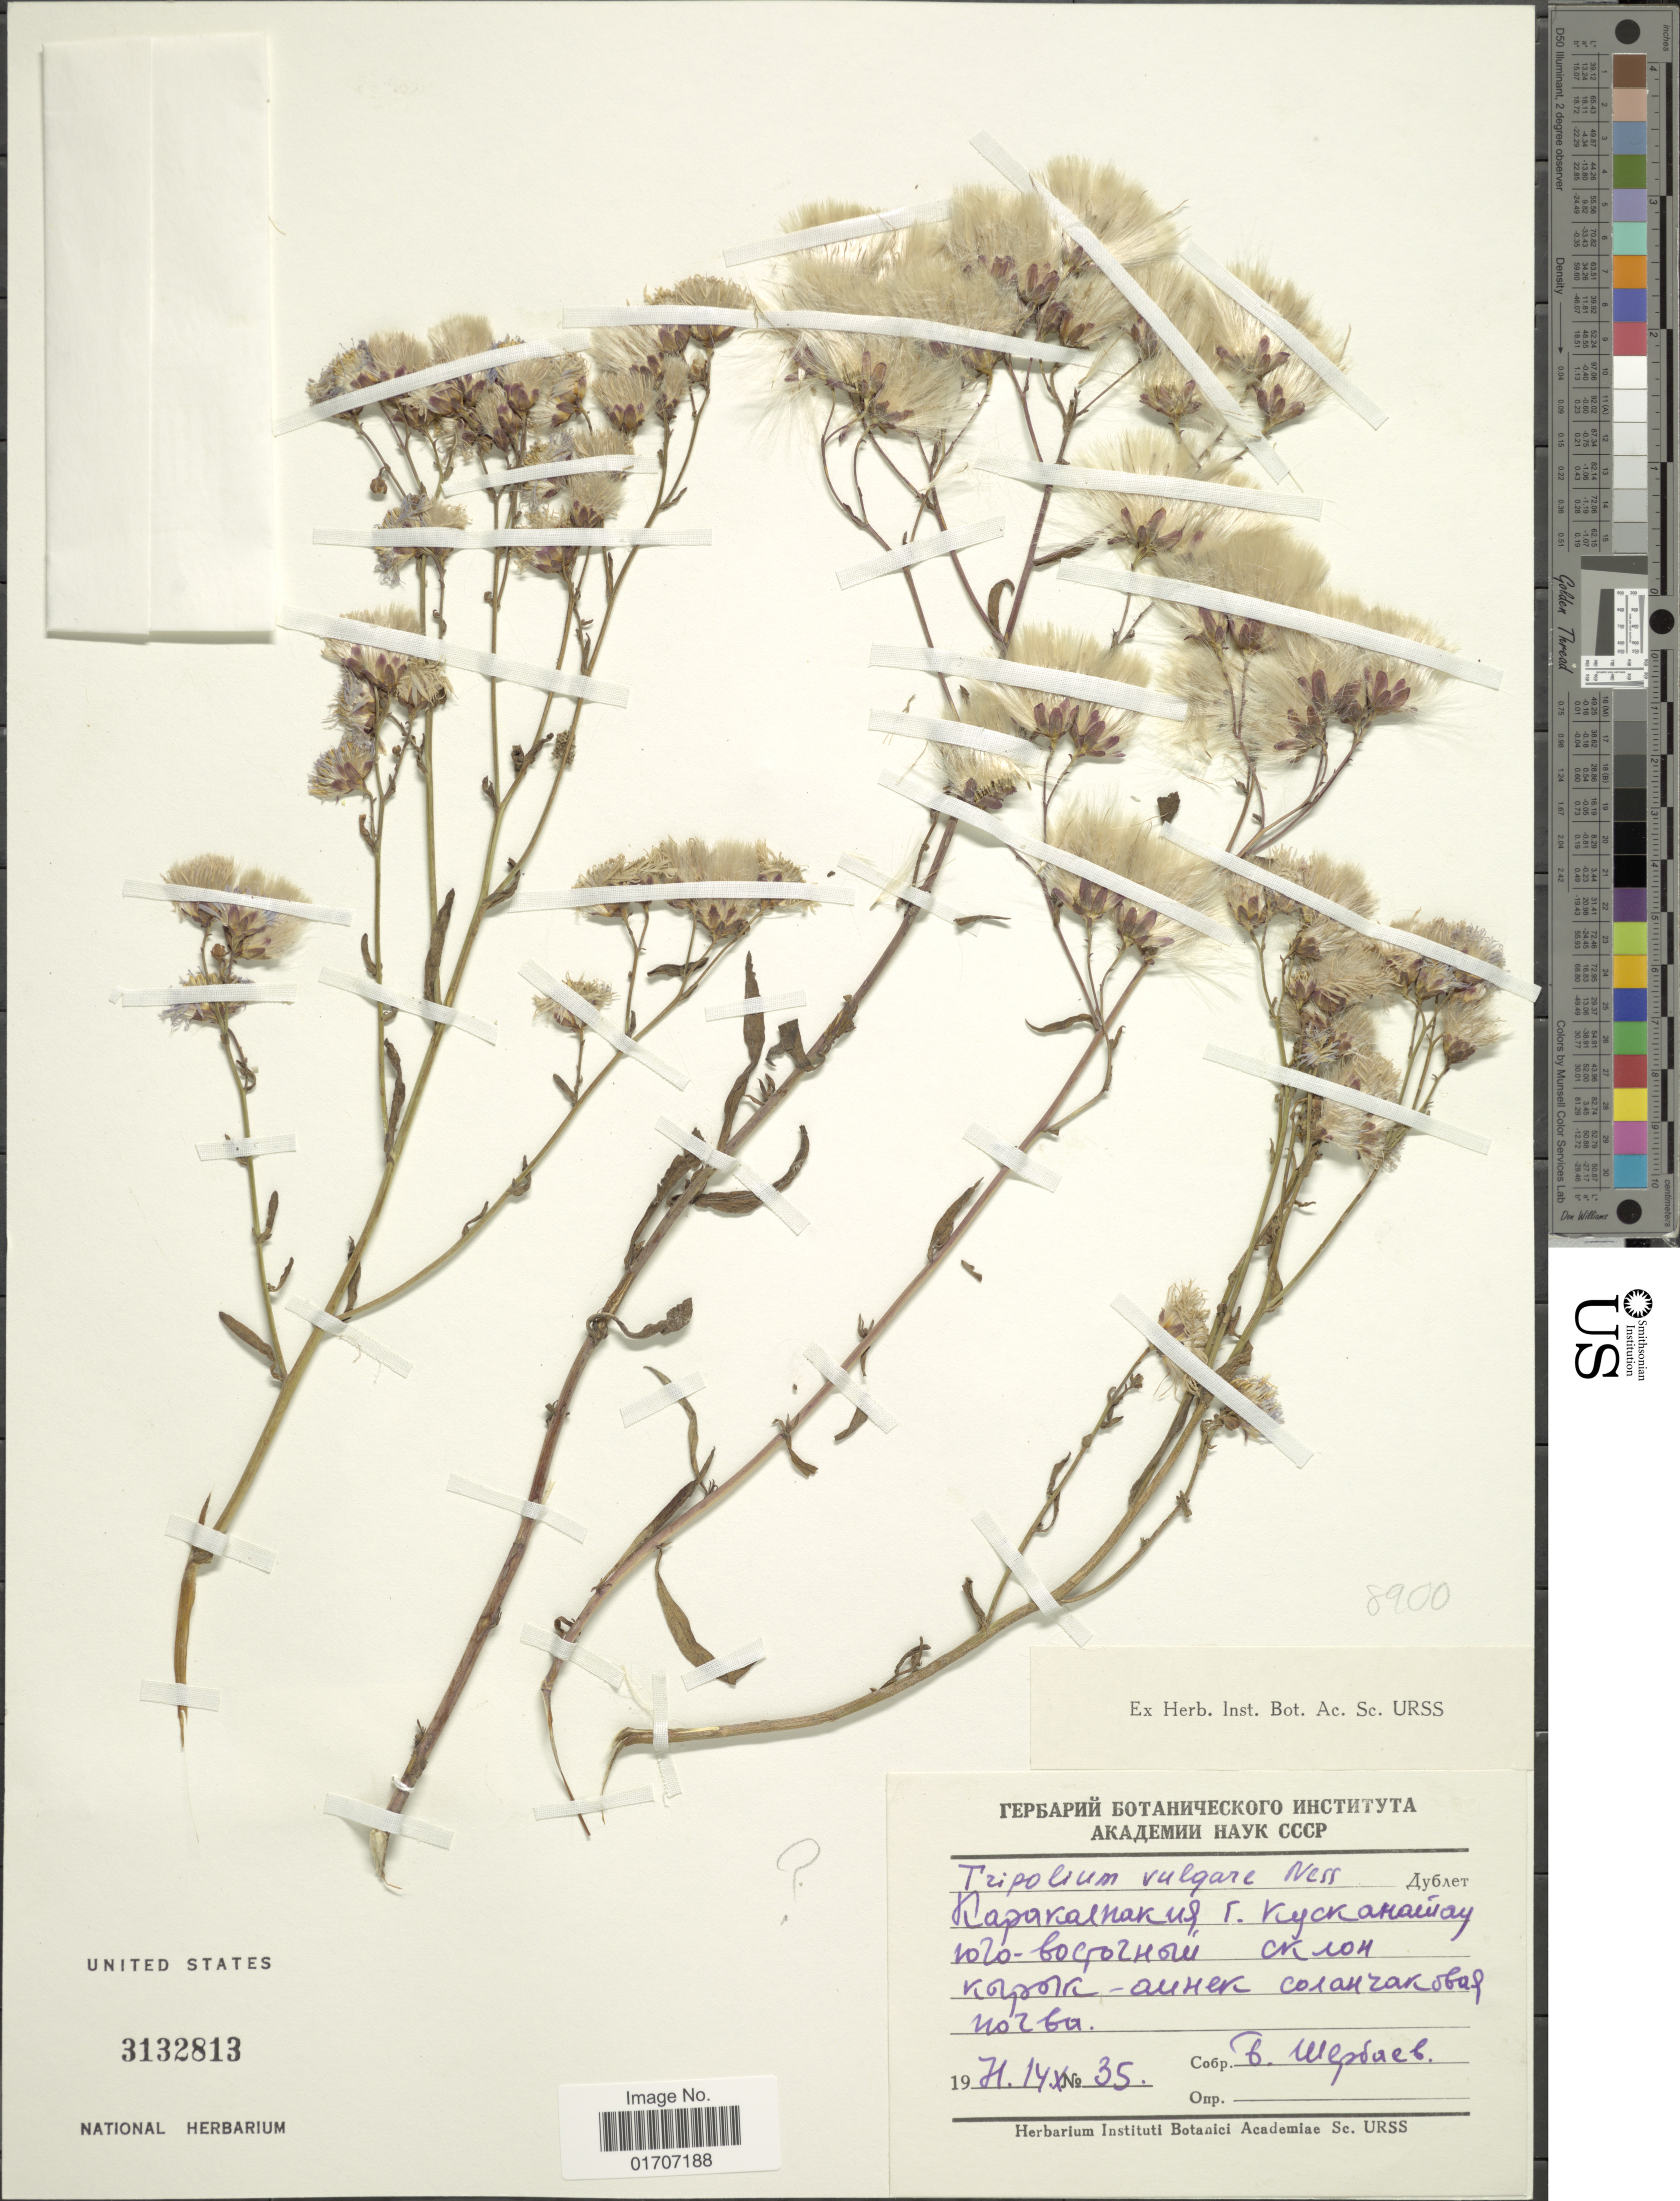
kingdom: Plantae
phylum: Tracheophyta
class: Magnoliopsida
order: Asterales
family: Asteraceae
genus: Tripolium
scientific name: Tripolium pannonicum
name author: (Jacq.) Dobrocz.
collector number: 35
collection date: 1974-10-14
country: Kazakhstan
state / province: Qustanay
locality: Nozo-bocrozhow, cmion, Kogook-auher, Colanzanobal, Nozba [illegible text]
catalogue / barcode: US 3132813